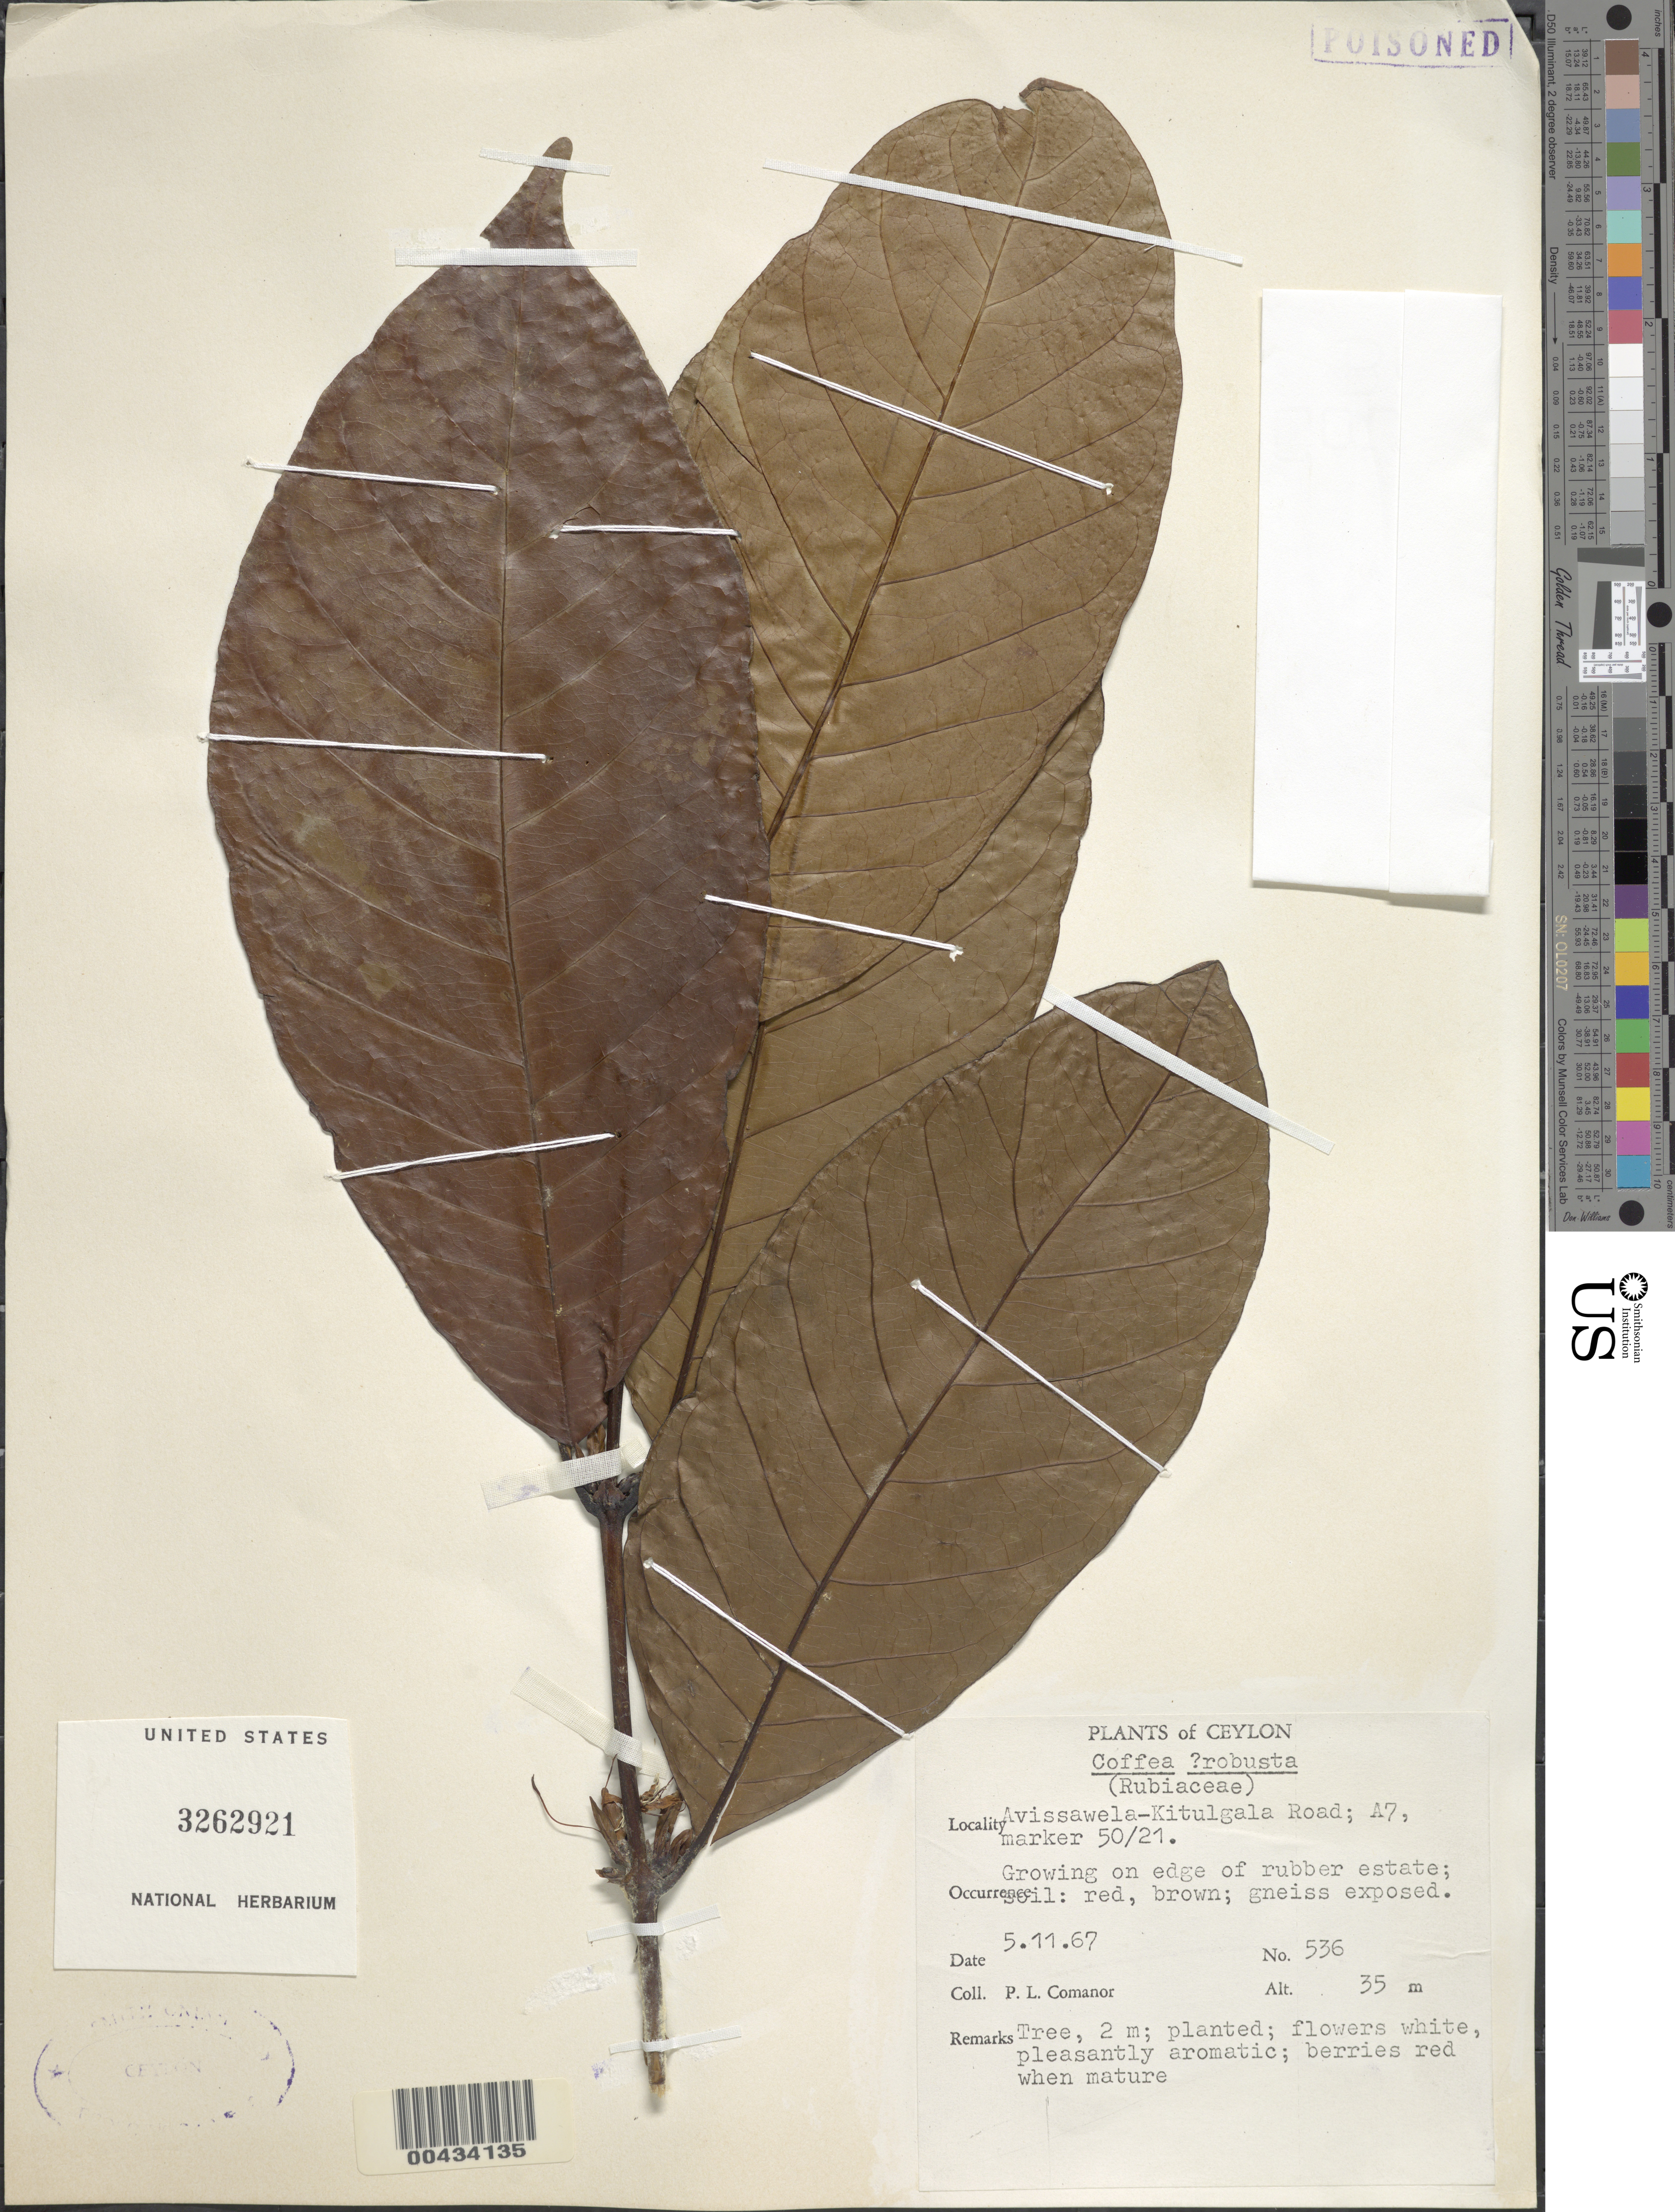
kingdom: Plantae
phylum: Tracheophyta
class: Magnoliopsida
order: Gentianales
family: Rubiaceae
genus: Coffea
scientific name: Coffea robusta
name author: L. Linden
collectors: P. Comanor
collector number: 536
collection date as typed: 11 May 1967 or 05 Nov 1967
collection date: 1967-05-11 or 1967-11-05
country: Sri Lanka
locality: Avissawala - Kitulgala road; A7, marker 50/21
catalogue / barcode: US 3262921